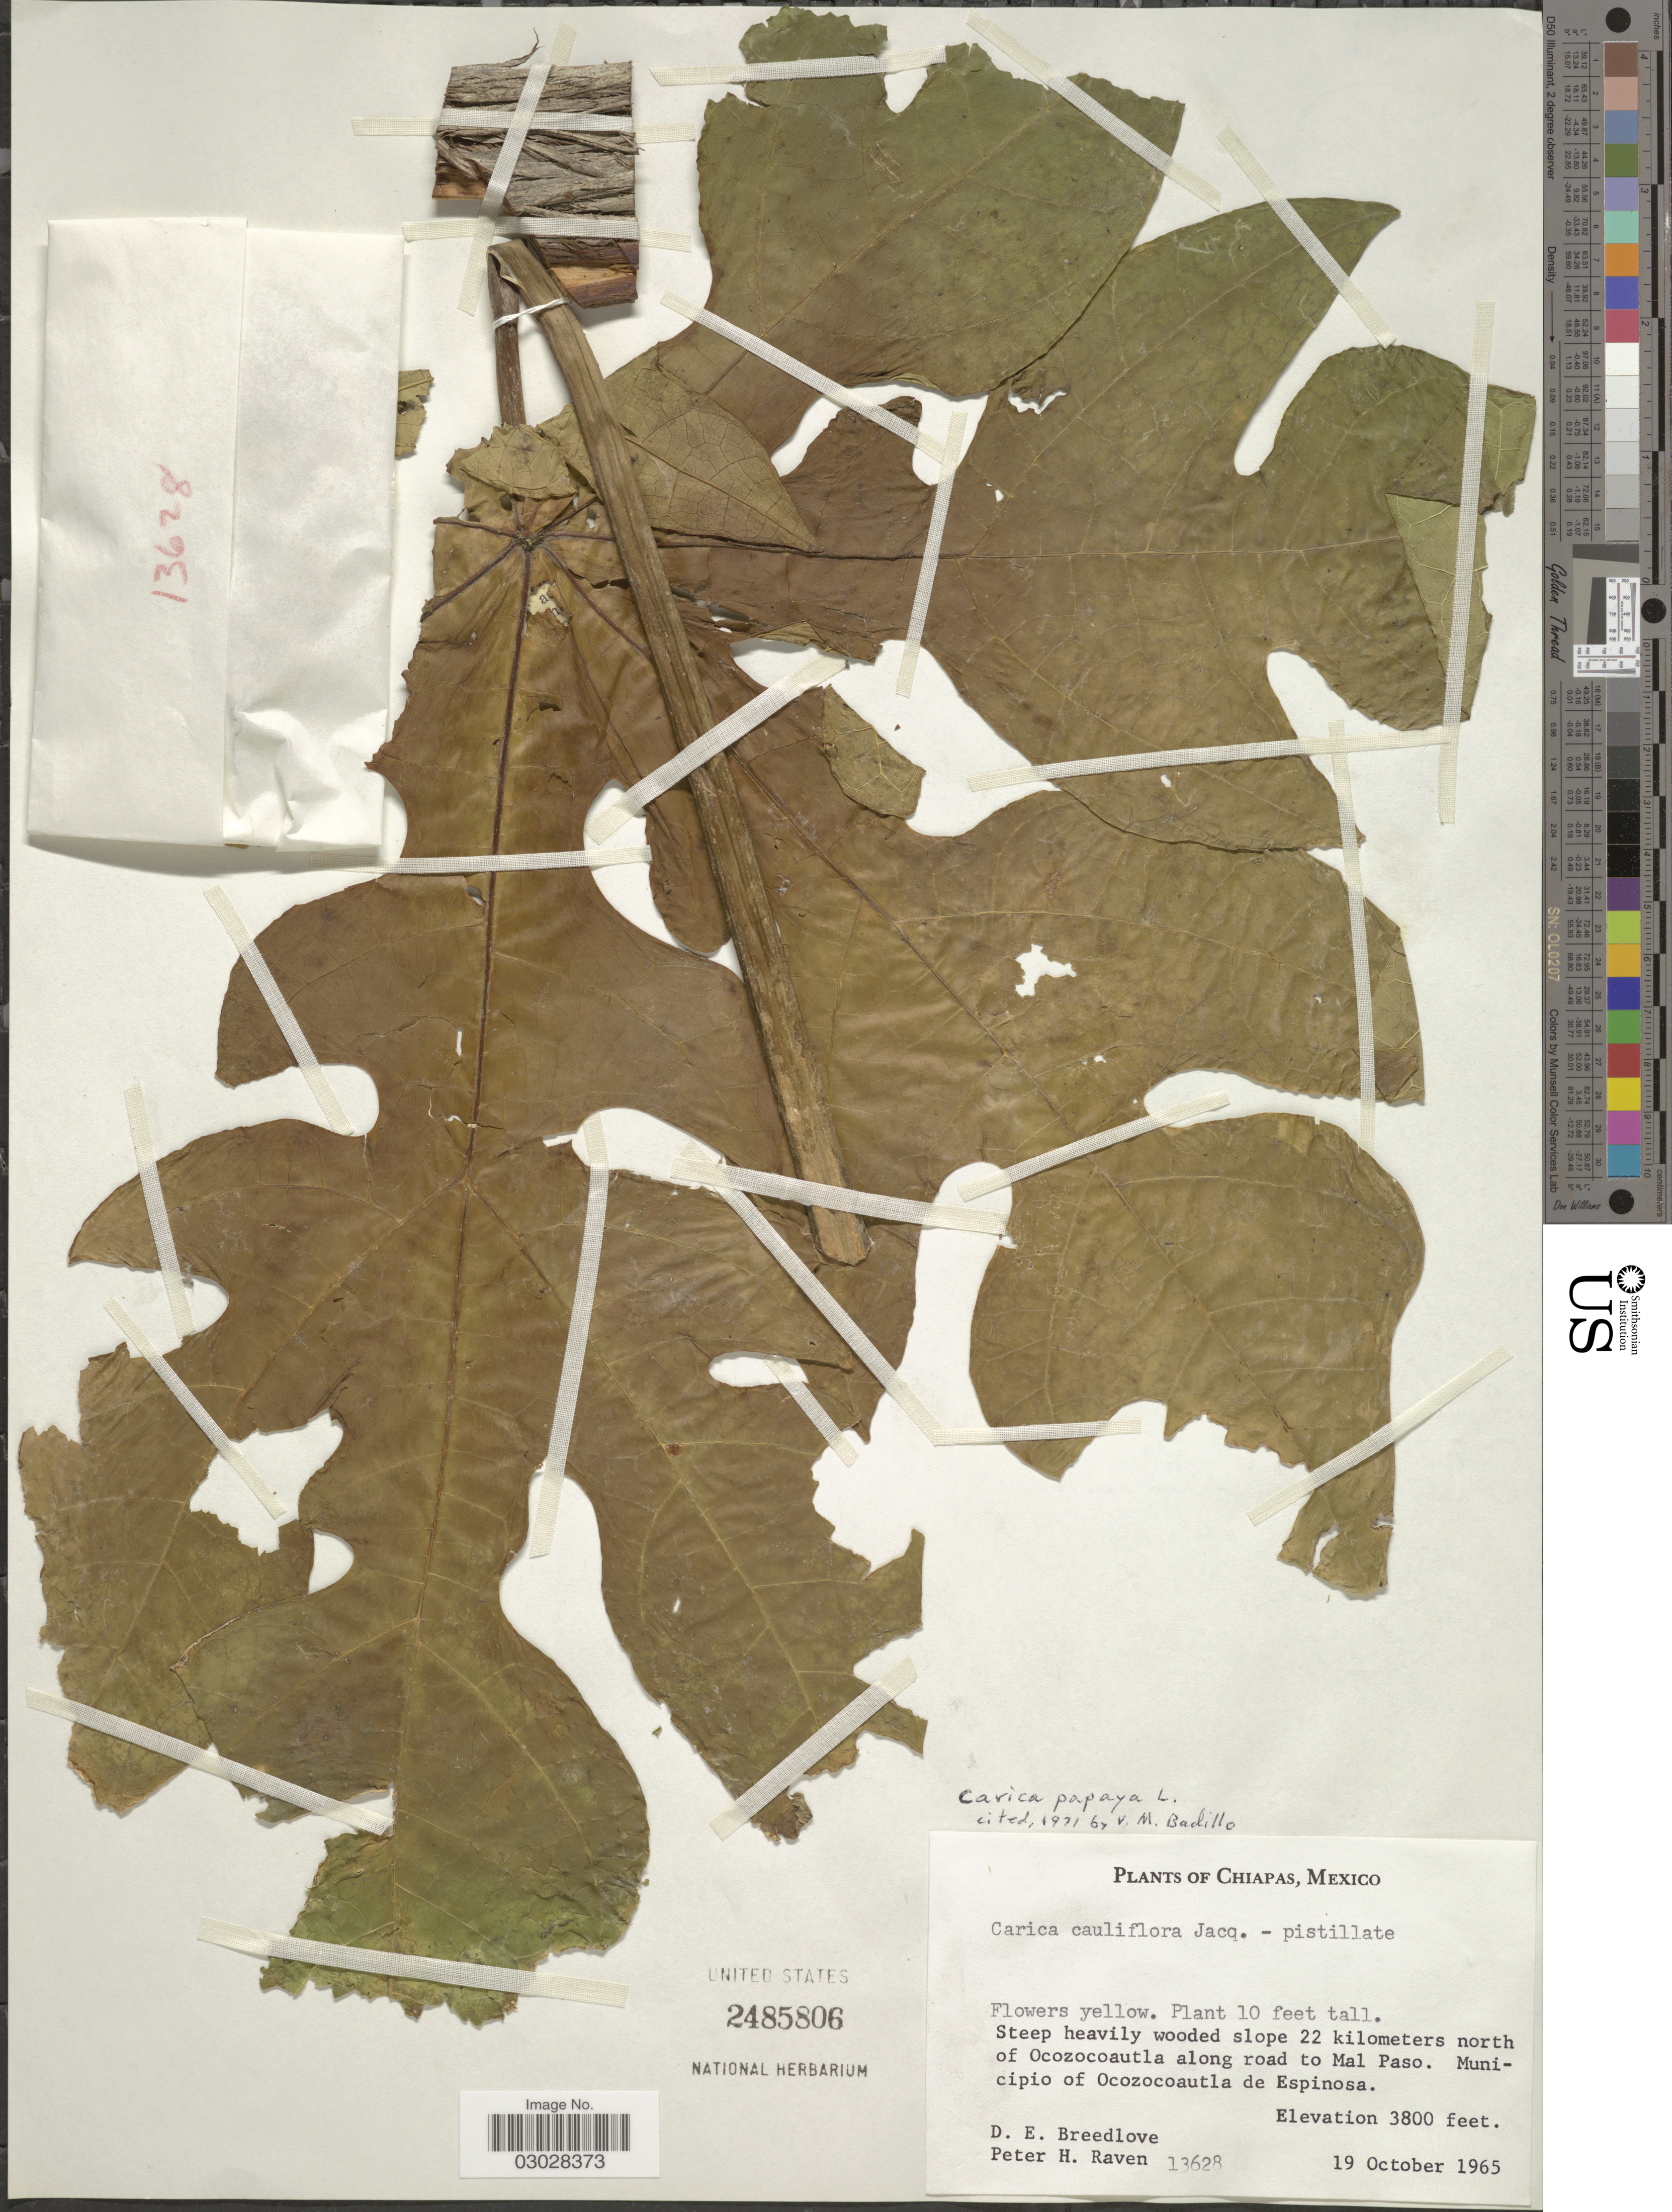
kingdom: Plantae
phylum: Tracheophyta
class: Magnoliopsida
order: Brassicales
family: Caricaceae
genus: Carica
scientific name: Carica papaya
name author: L.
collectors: D. E. Breedlove & P. Raven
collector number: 13628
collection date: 1965-10-19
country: Mexico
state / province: Chiapas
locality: Steep heavily wooded slope 22 kilometers north of Ocozocoautla along road to Mal Paso. Municipio of Ocozocoautla de Espinosa.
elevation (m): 1158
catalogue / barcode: US 2485806